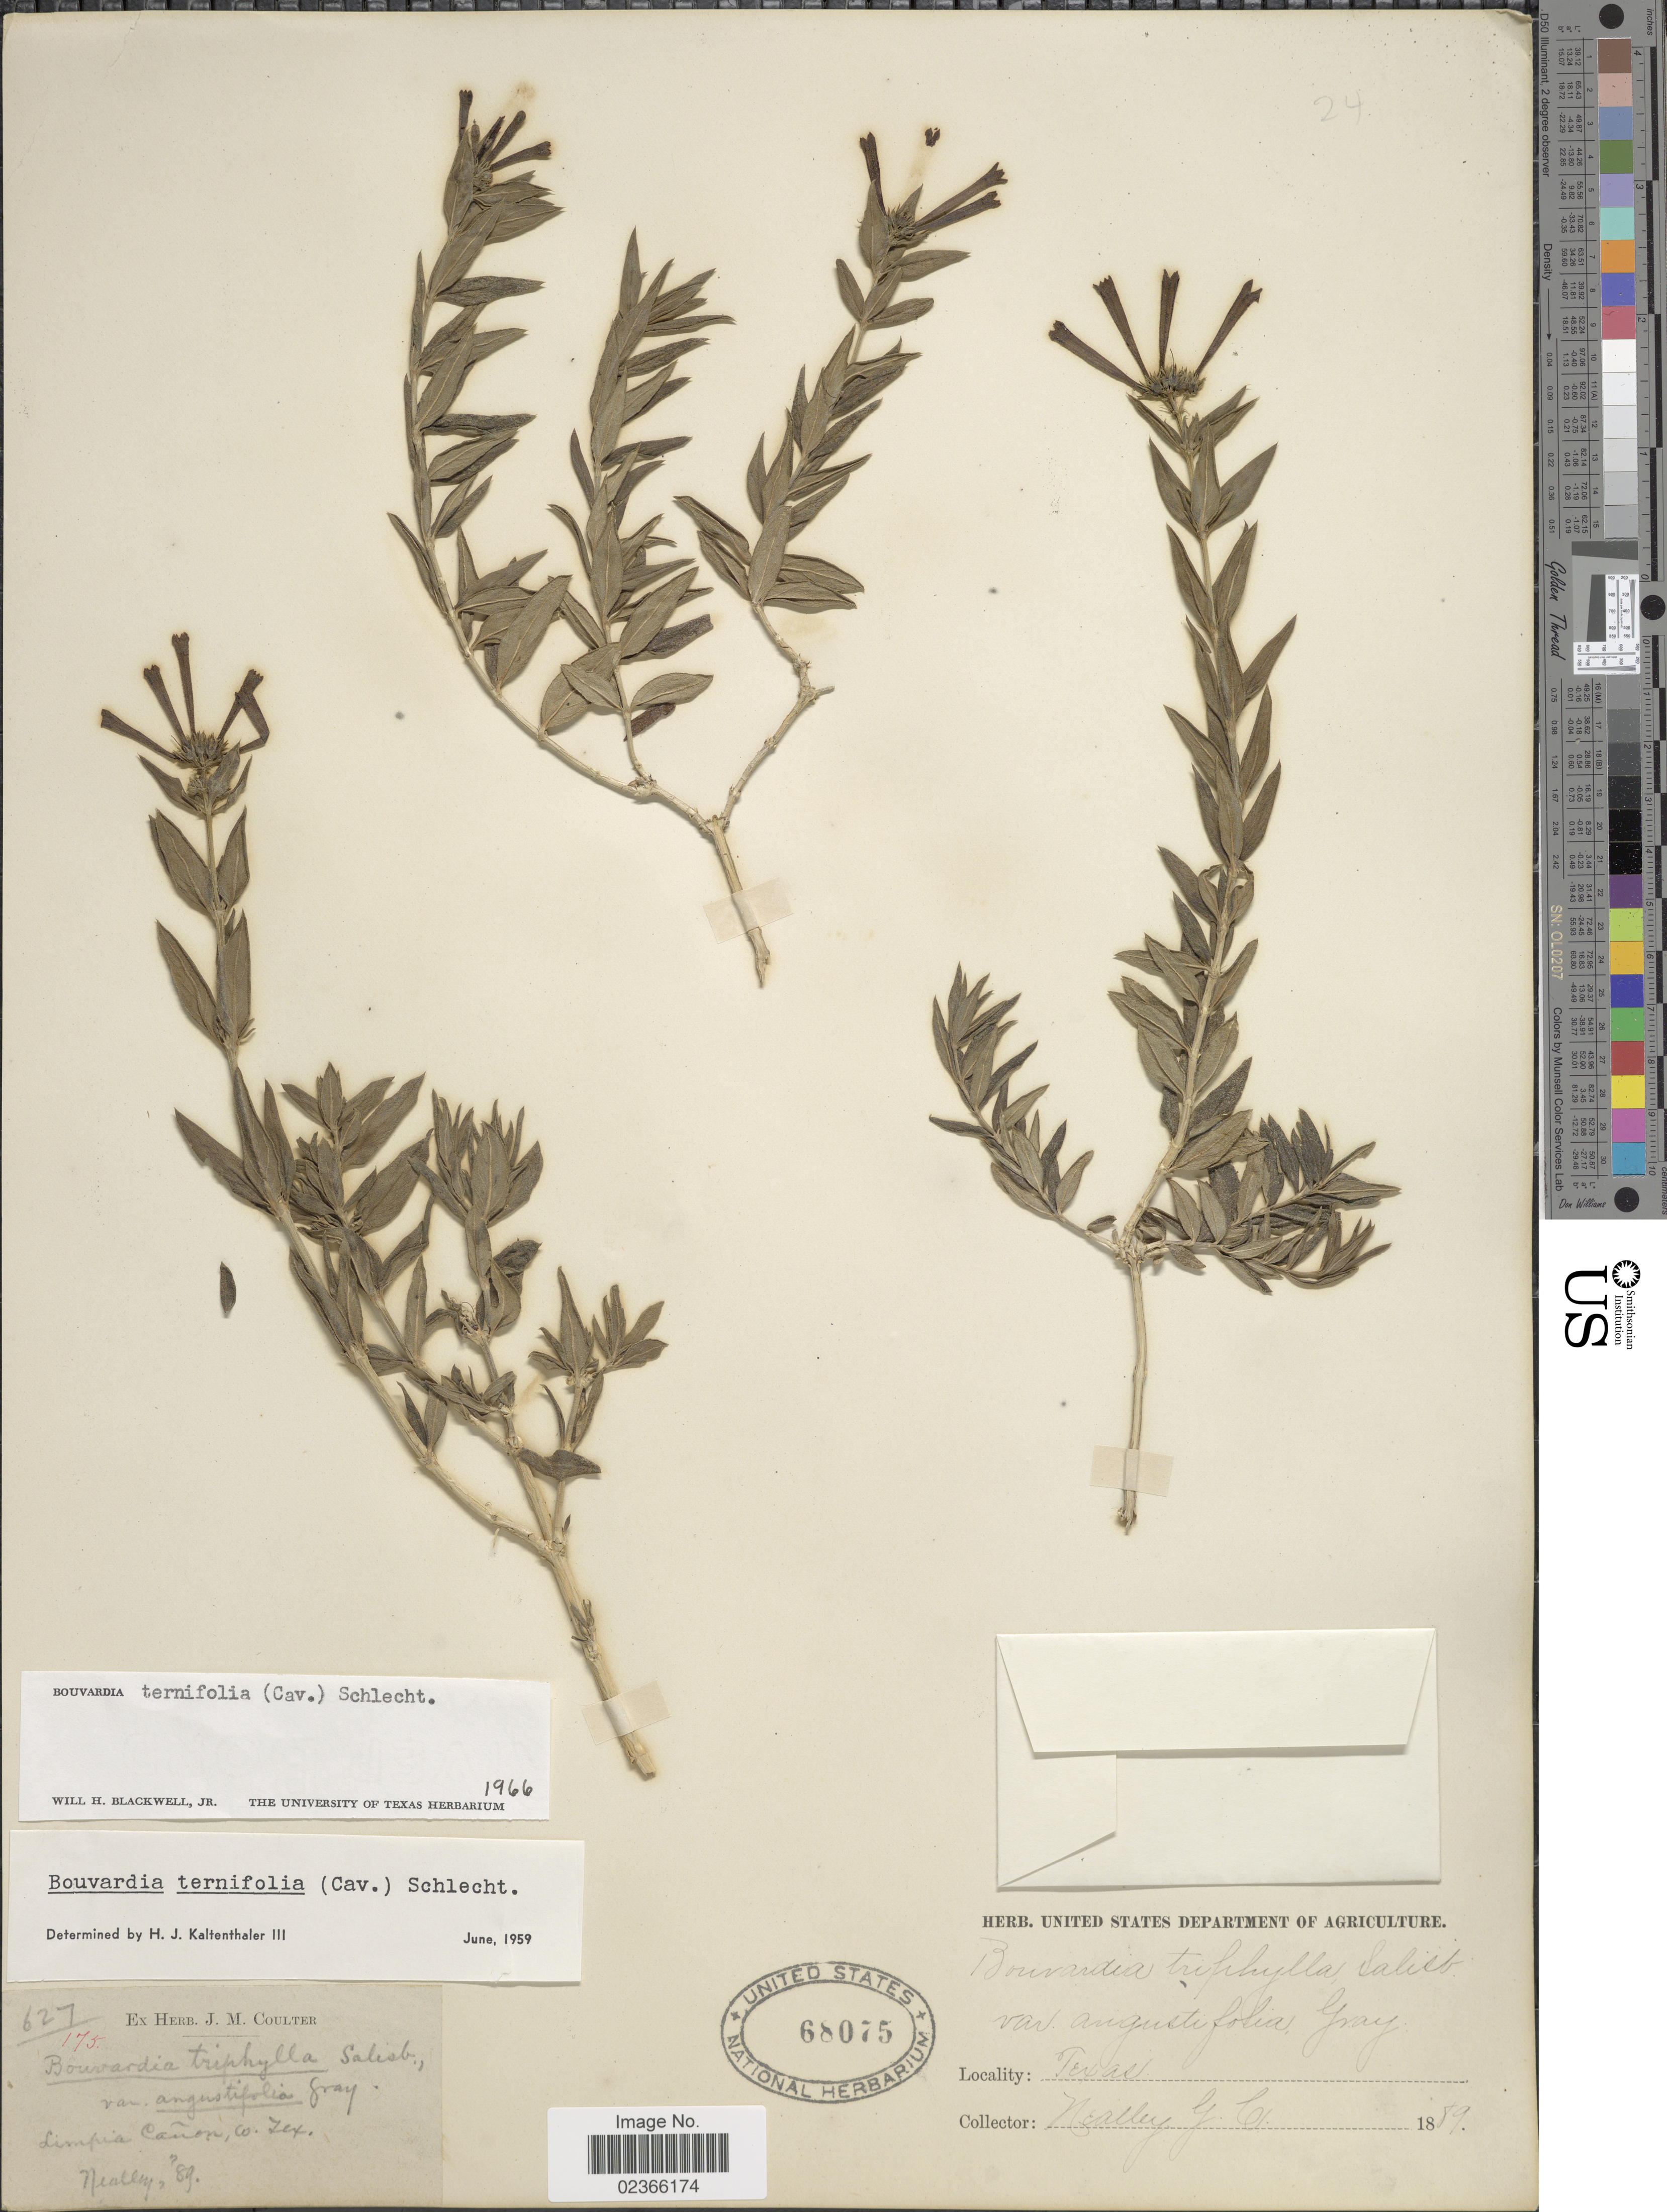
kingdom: Plantae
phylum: Tracheophyta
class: Magnoliopsida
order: Gentianales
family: Rubiaceae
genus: Bouvardia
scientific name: Bouvardia ternifolia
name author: (Cav.) Schltdl.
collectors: G. Neally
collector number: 627/175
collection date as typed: Transcribed d/m/y: //89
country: United States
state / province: Texas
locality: Texas, Limpia Canon.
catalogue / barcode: US 68075